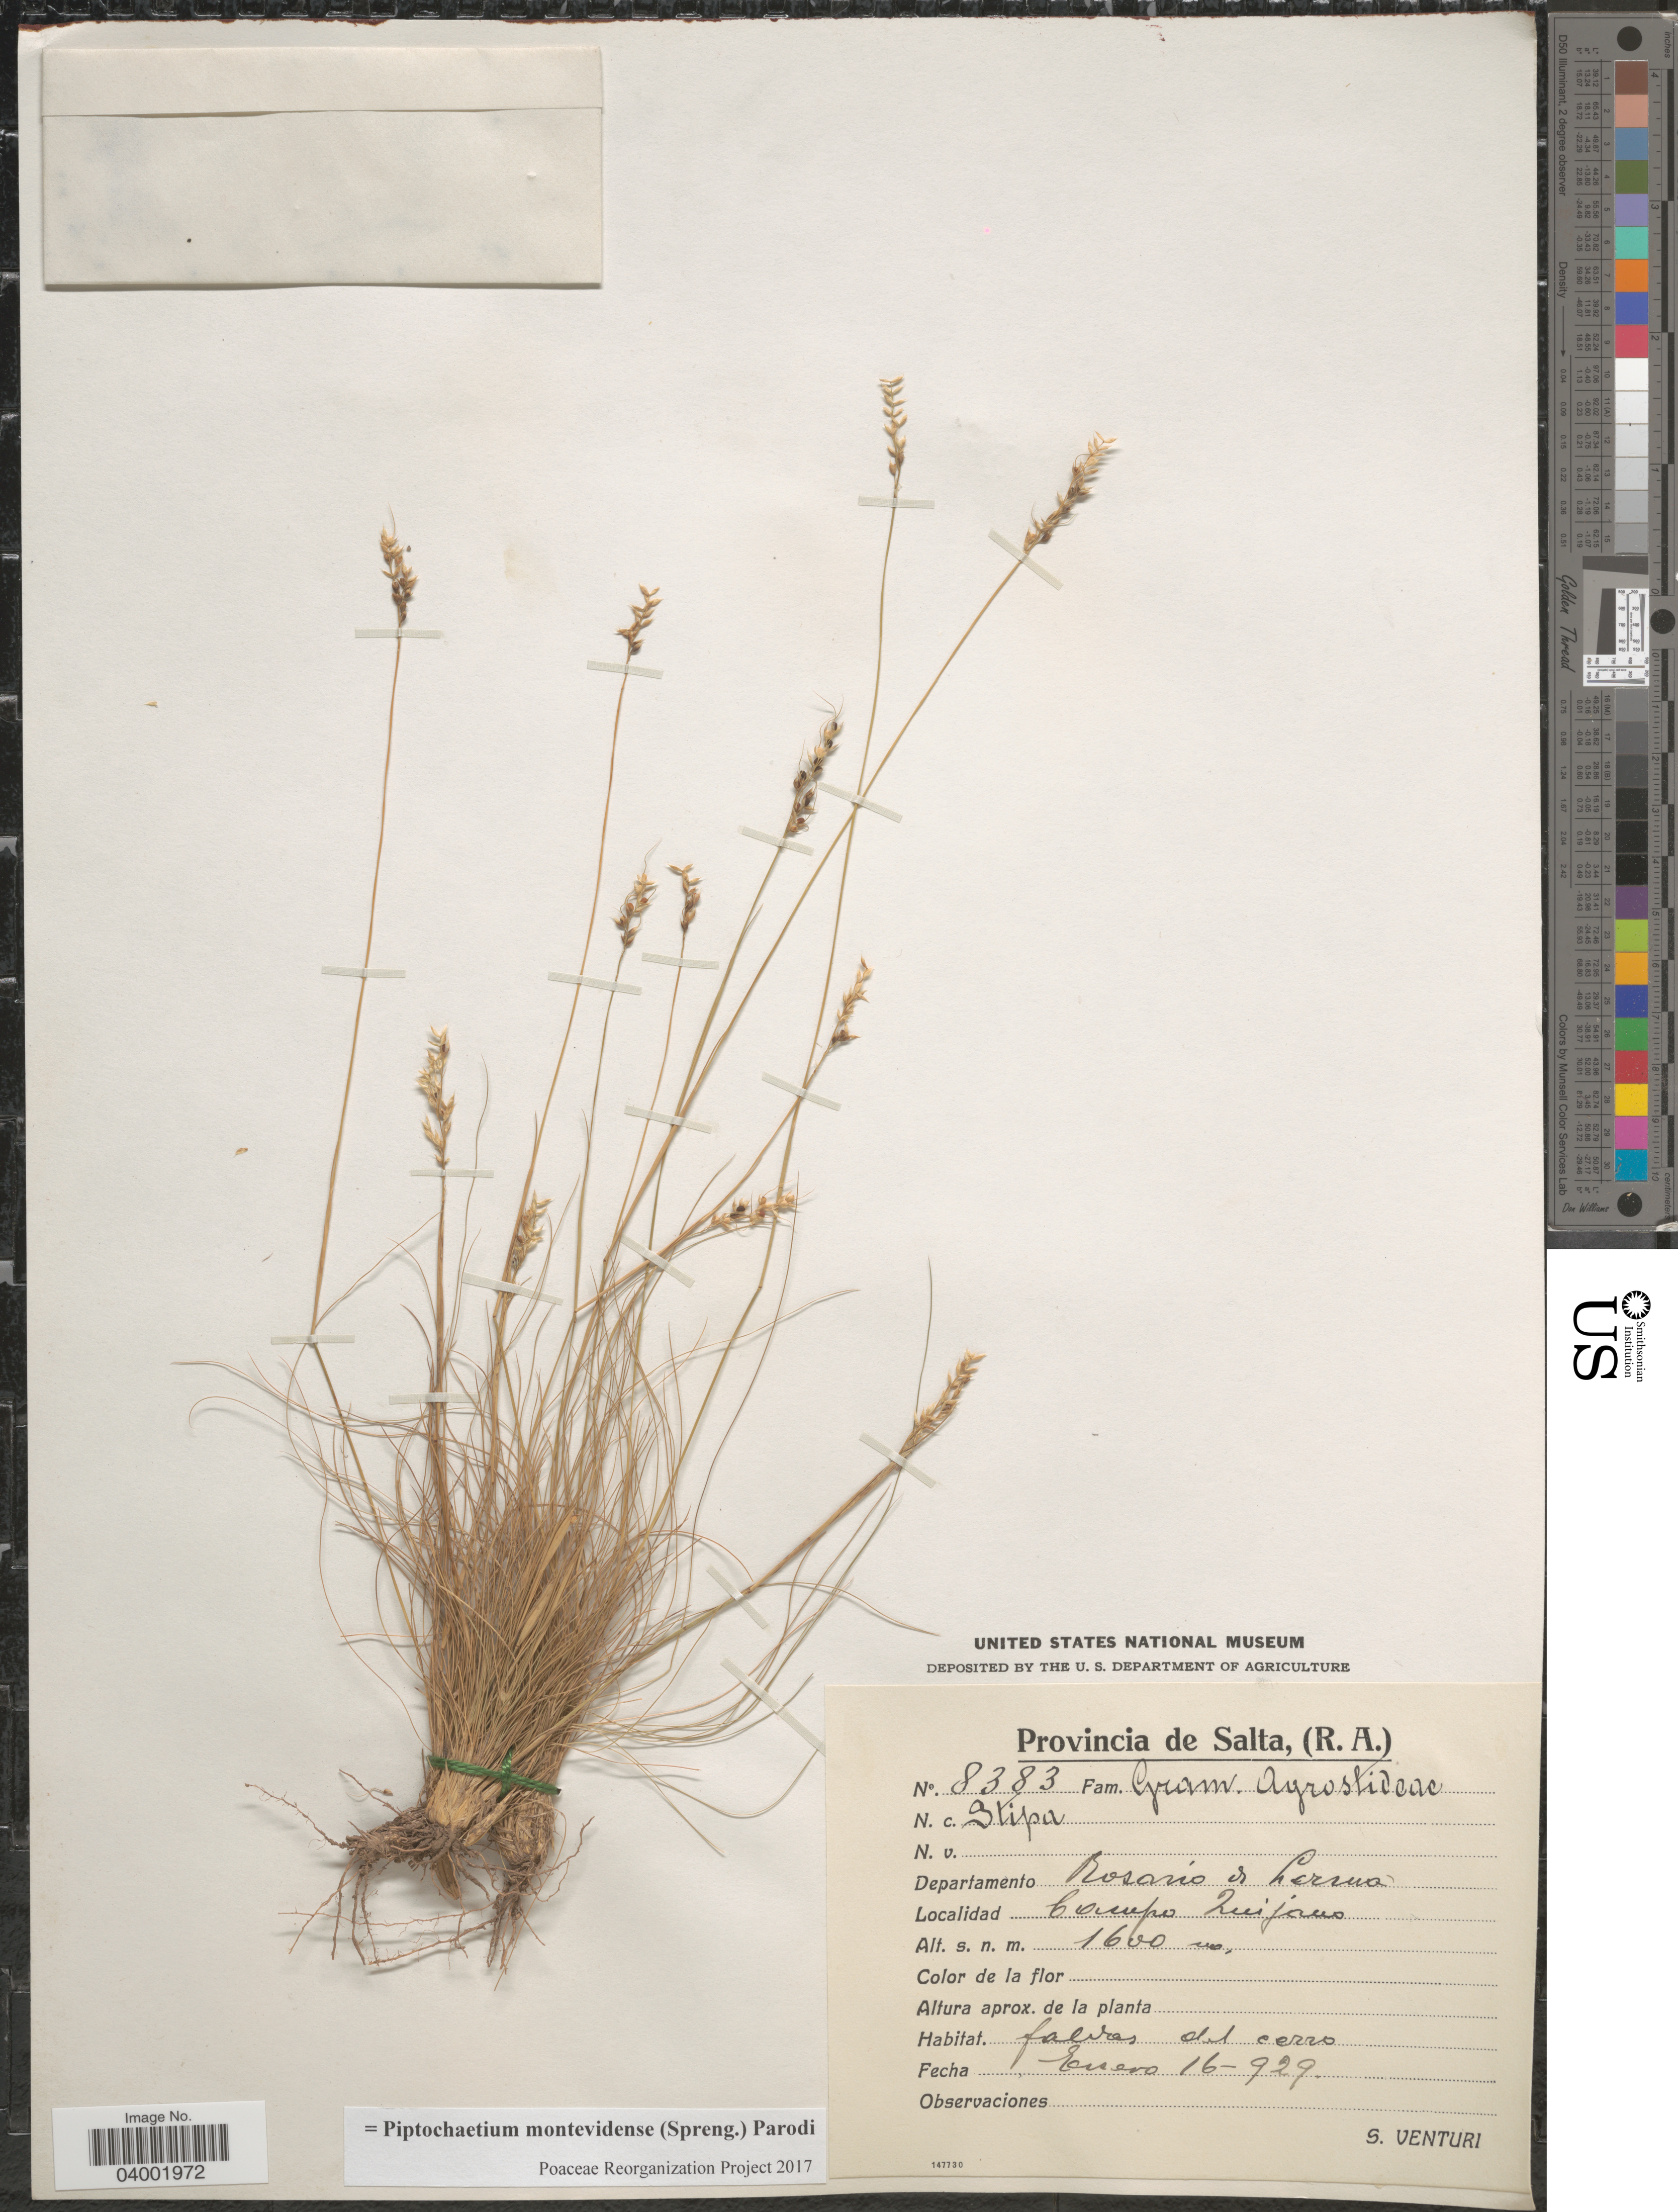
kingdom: Plantae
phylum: Tracheophyta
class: Liliopsida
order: Poales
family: Poaceae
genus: Piptochaetium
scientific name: Piptochaetium montevidense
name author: (Spreng.) Parodi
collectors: S. Venturi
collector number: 8383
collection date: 1929-01-16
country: Argentina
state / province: Salta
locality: Departamento Rosario de Lerma. Campo Quijano.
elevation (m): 1600